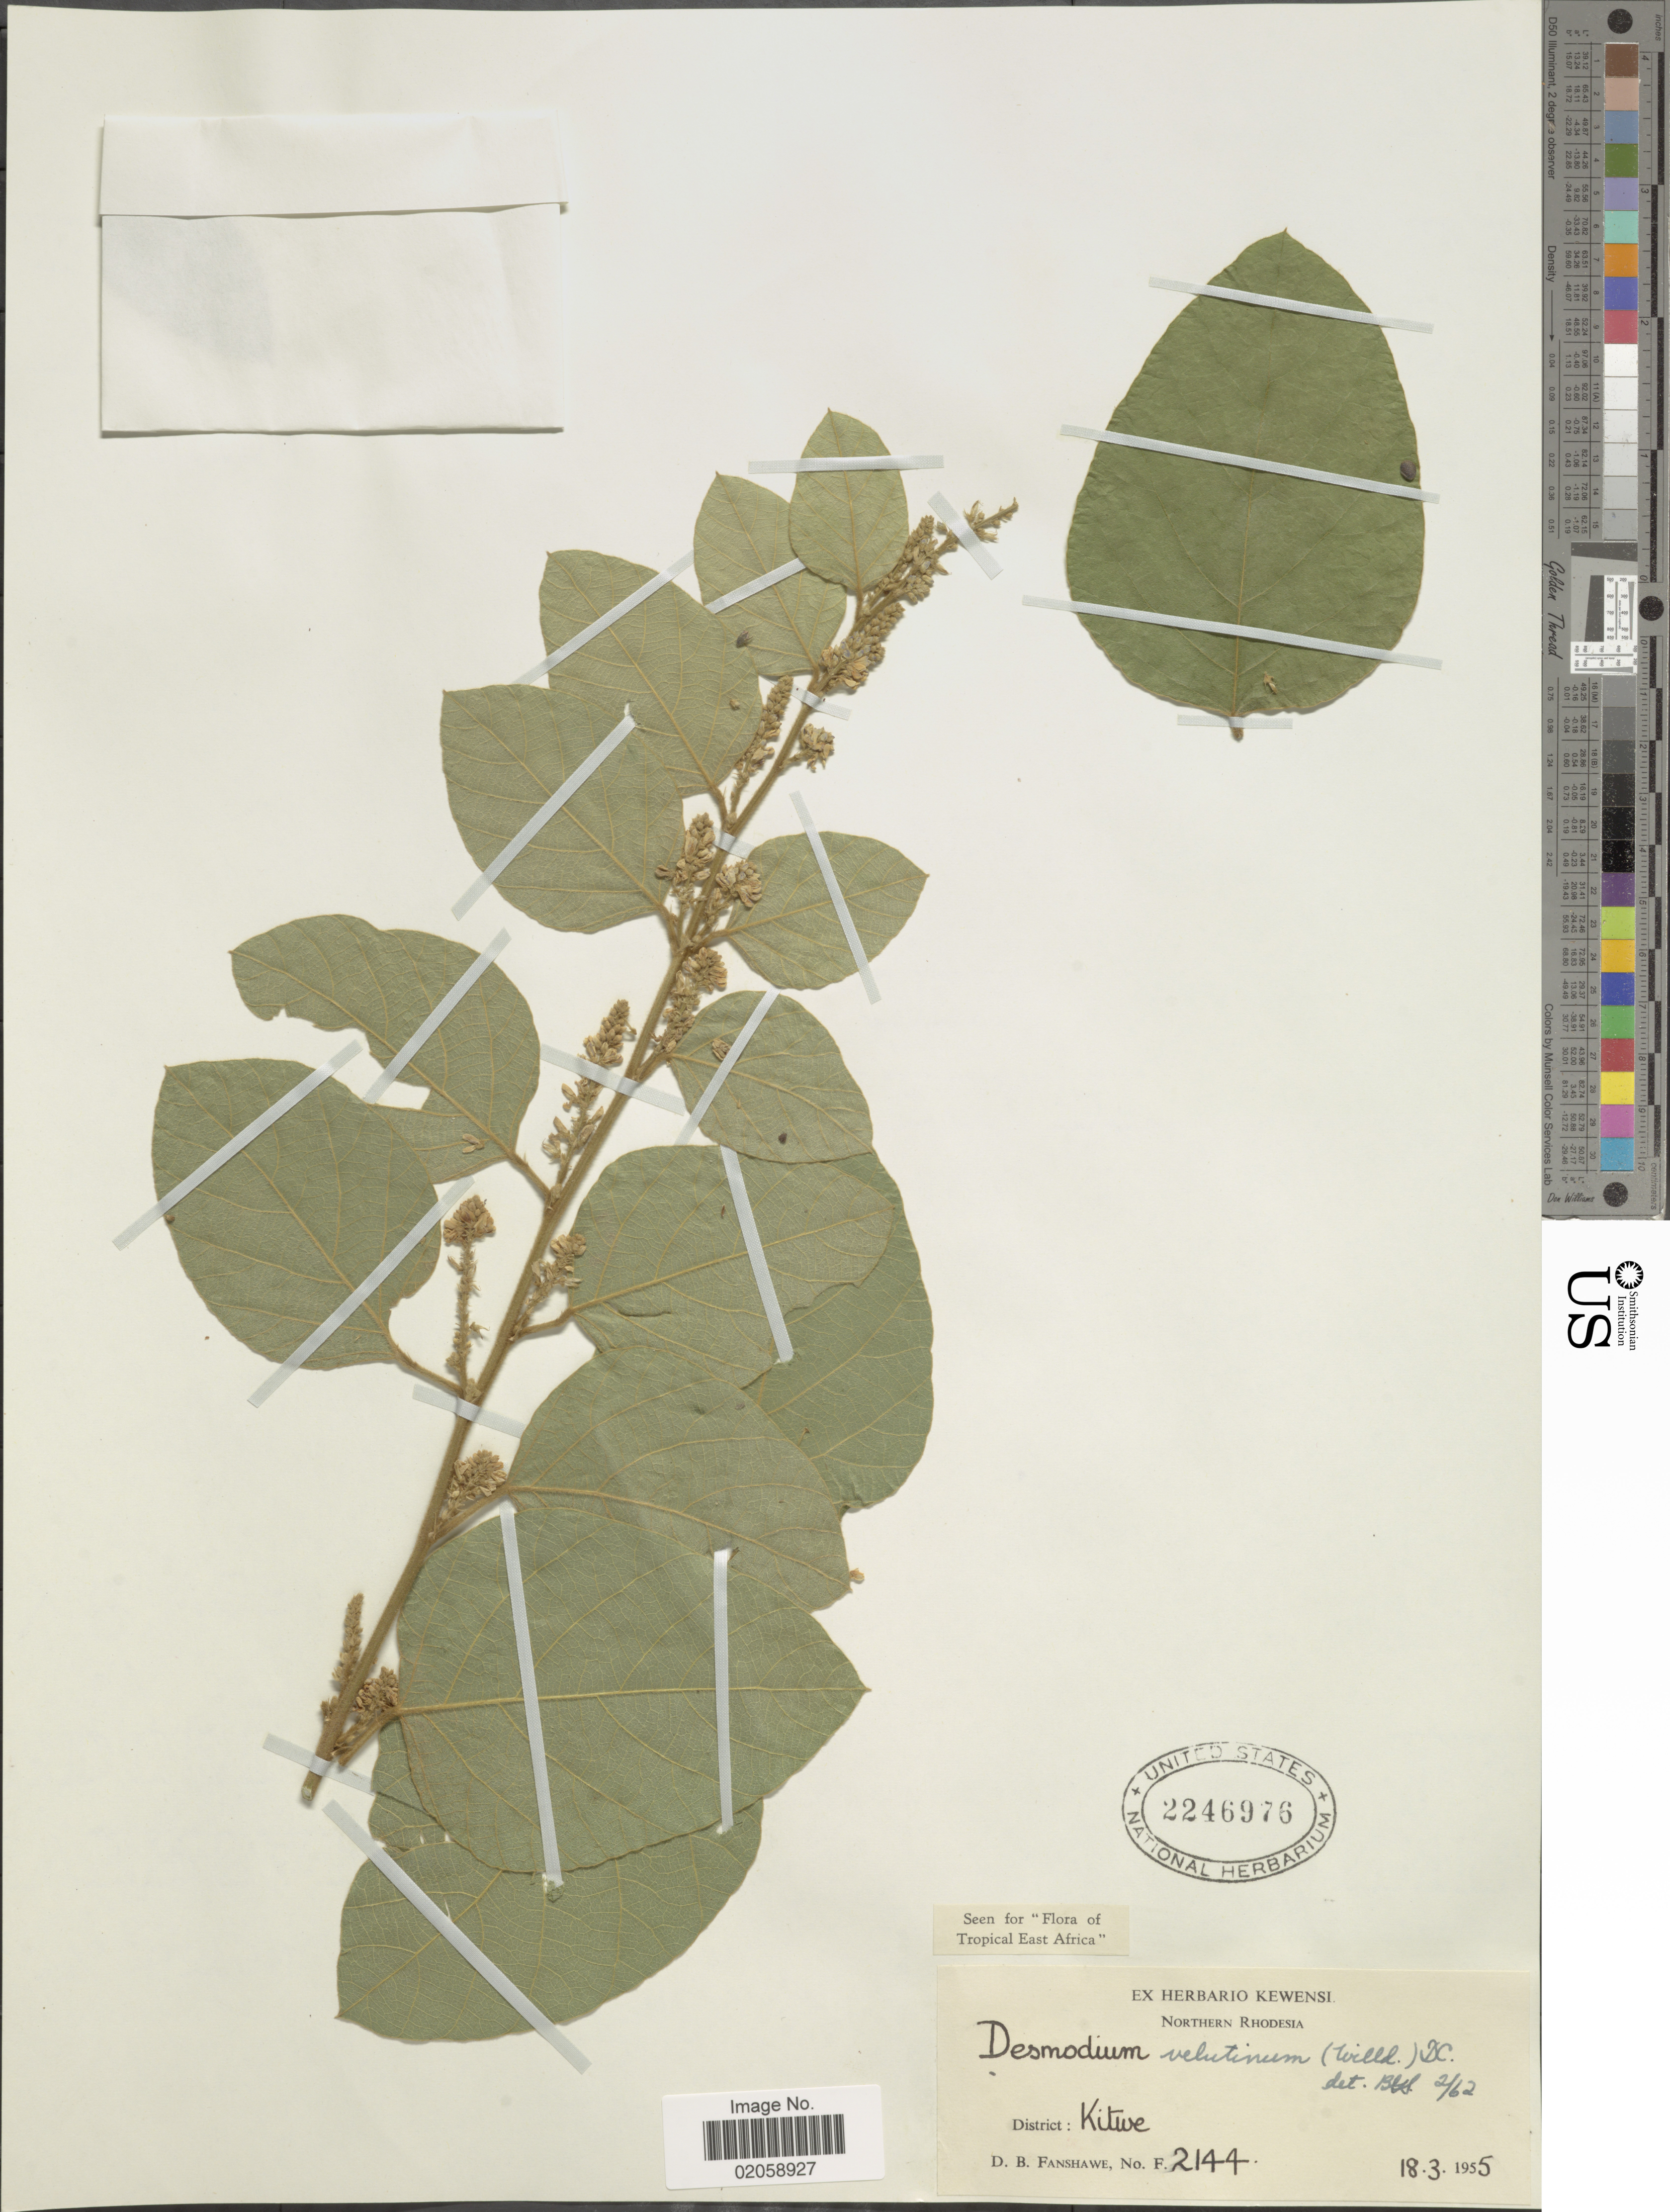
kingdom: Plantae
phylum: Tracheophyta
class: Magnoliopsida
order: Fabales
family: Fabaceae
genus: Polhillides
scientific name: Polhillides velutina subsp. velutina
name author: (Willd.) H. Ohashi & K. Ohashi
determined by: Strong, Mark T., (BOT), Smithsonian Institution - National Museum of Natural History (UNITED STATES)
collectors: D. B. Fanshawe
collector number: F2144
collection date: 1955-03-18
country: Zambia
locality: Northern Rhodesia. District: Kitwe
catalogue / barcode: US 2246976